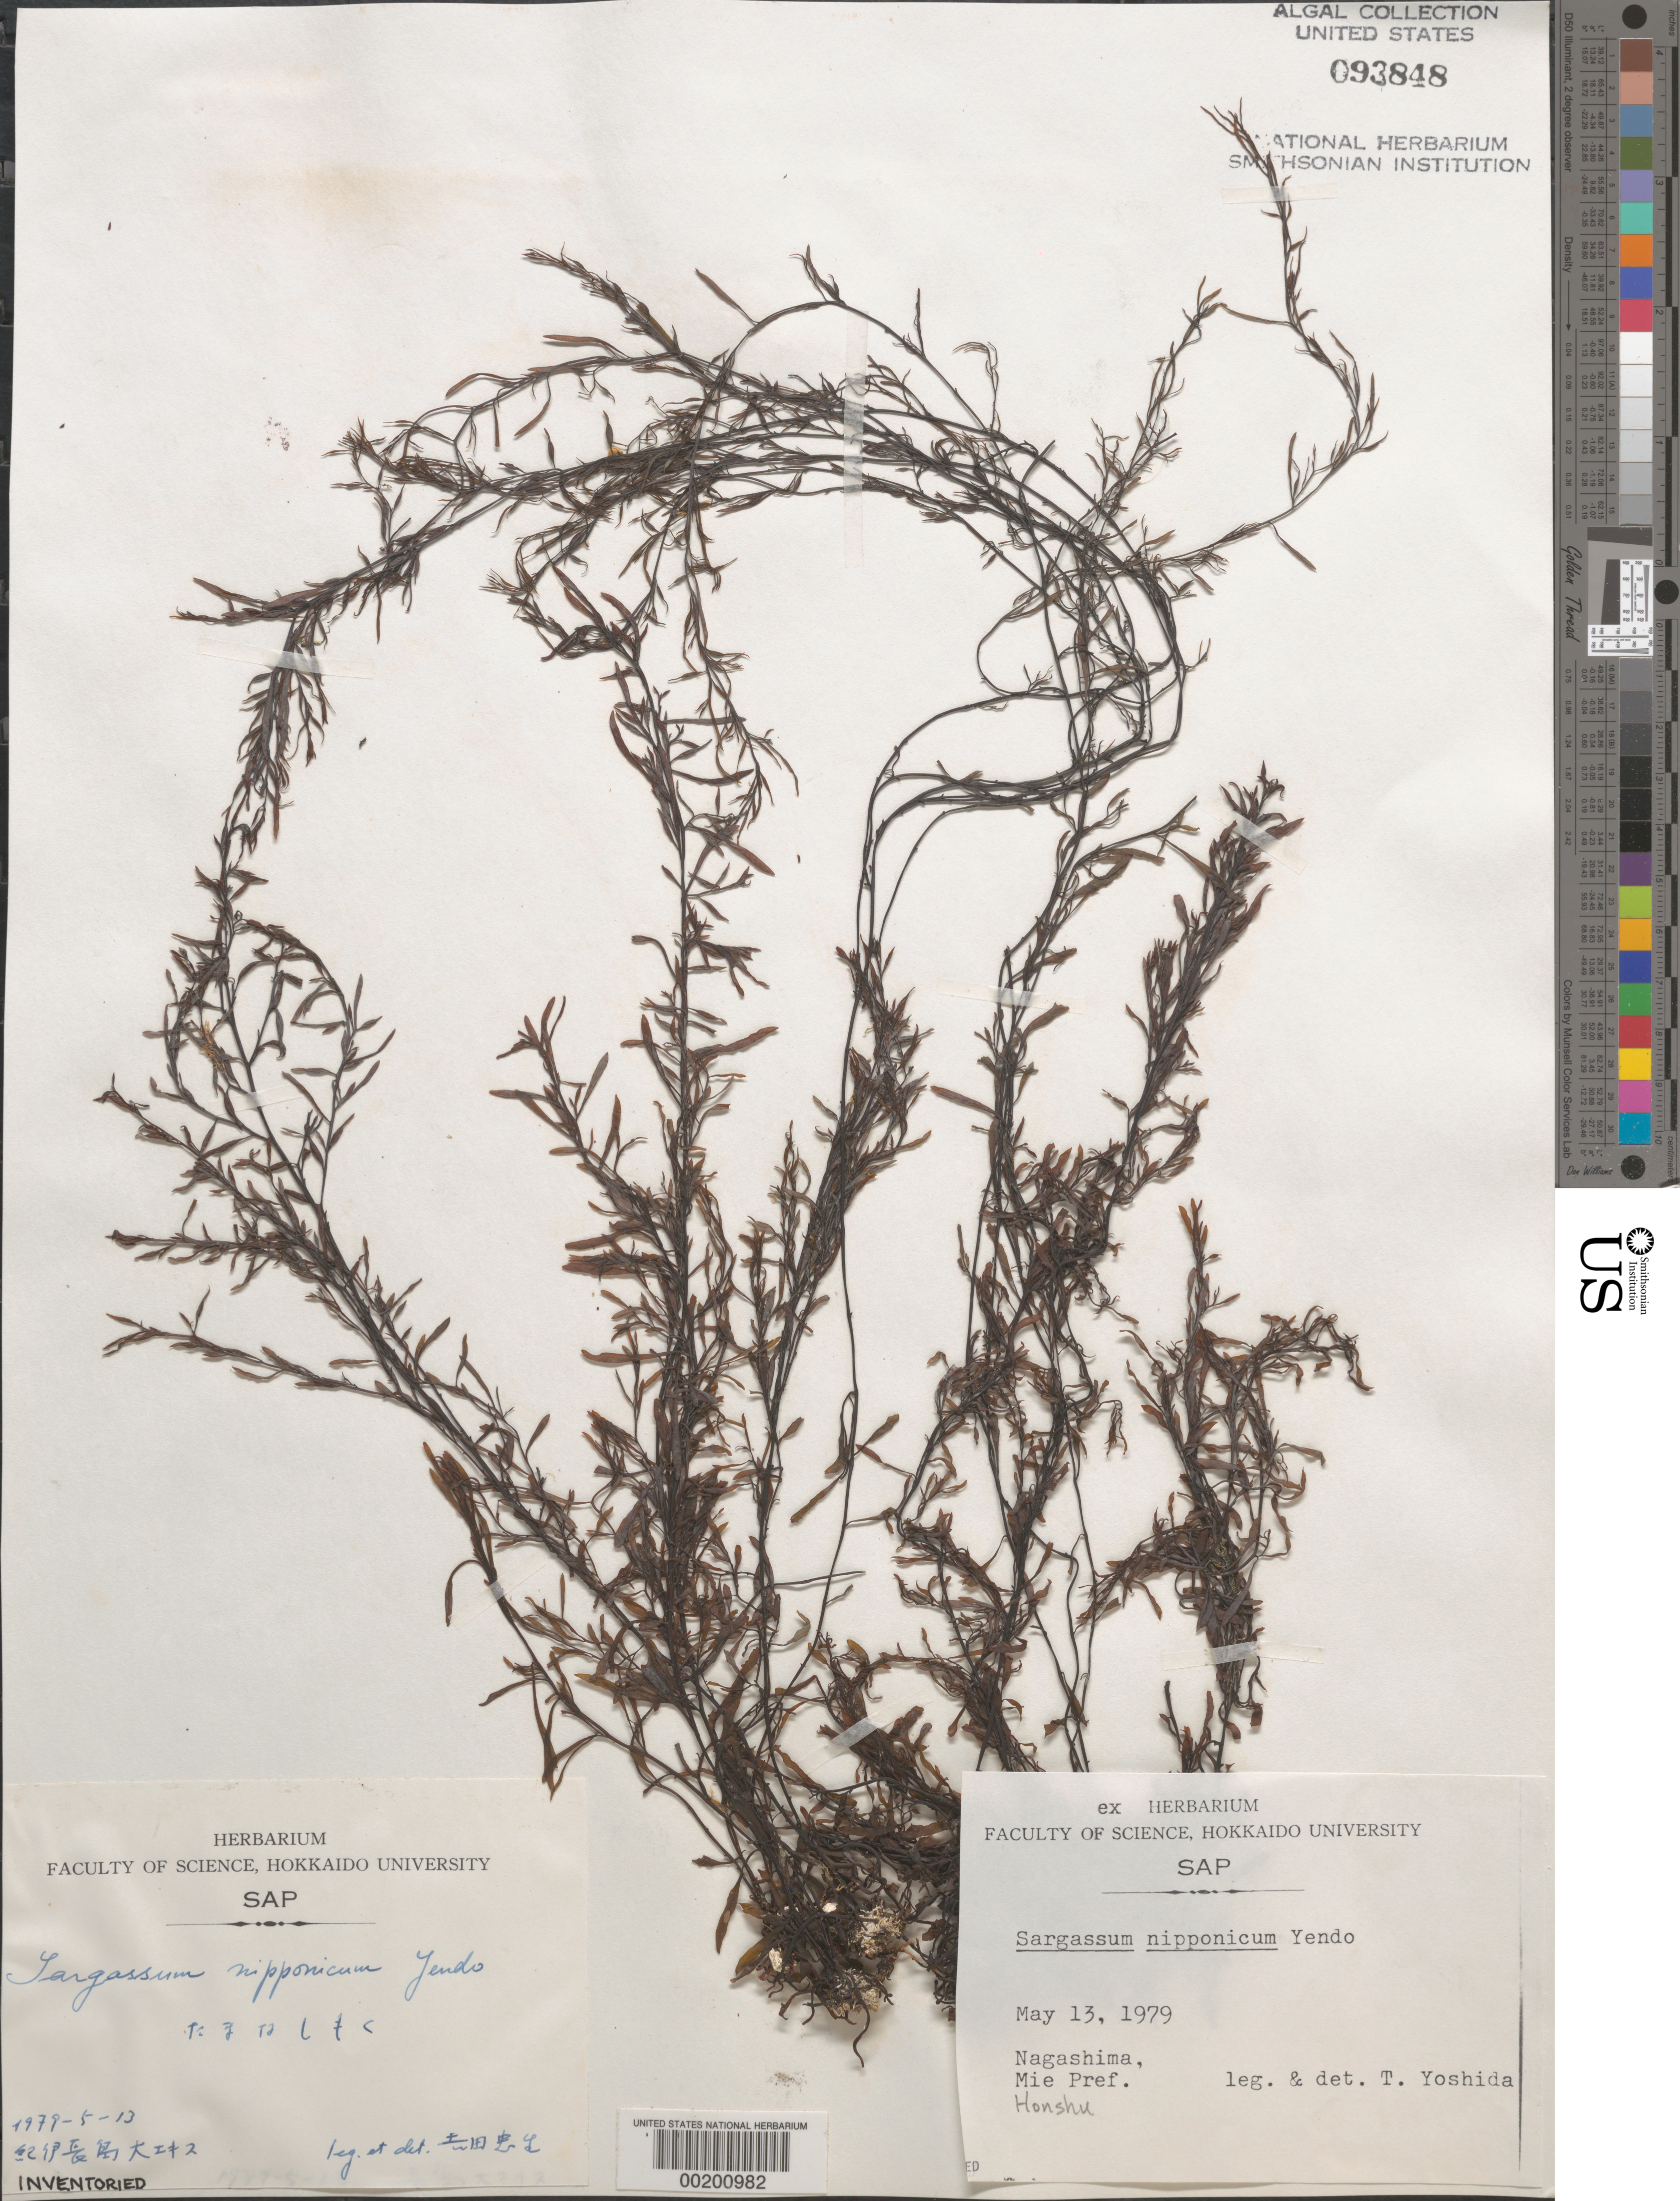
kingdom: Chromista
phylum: Ochrophyta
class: Phaeophyceae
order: Fucales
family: Sargassaceae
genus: Sargassum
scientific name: Sargassum nipponicum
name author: Yendo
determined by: Yoshida, T.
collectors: T. Yoshida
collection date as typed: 13 May 1979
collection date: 1979-05-13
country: Japan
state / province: Mie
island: Honshu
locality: Nagashima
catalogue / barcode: US 93848